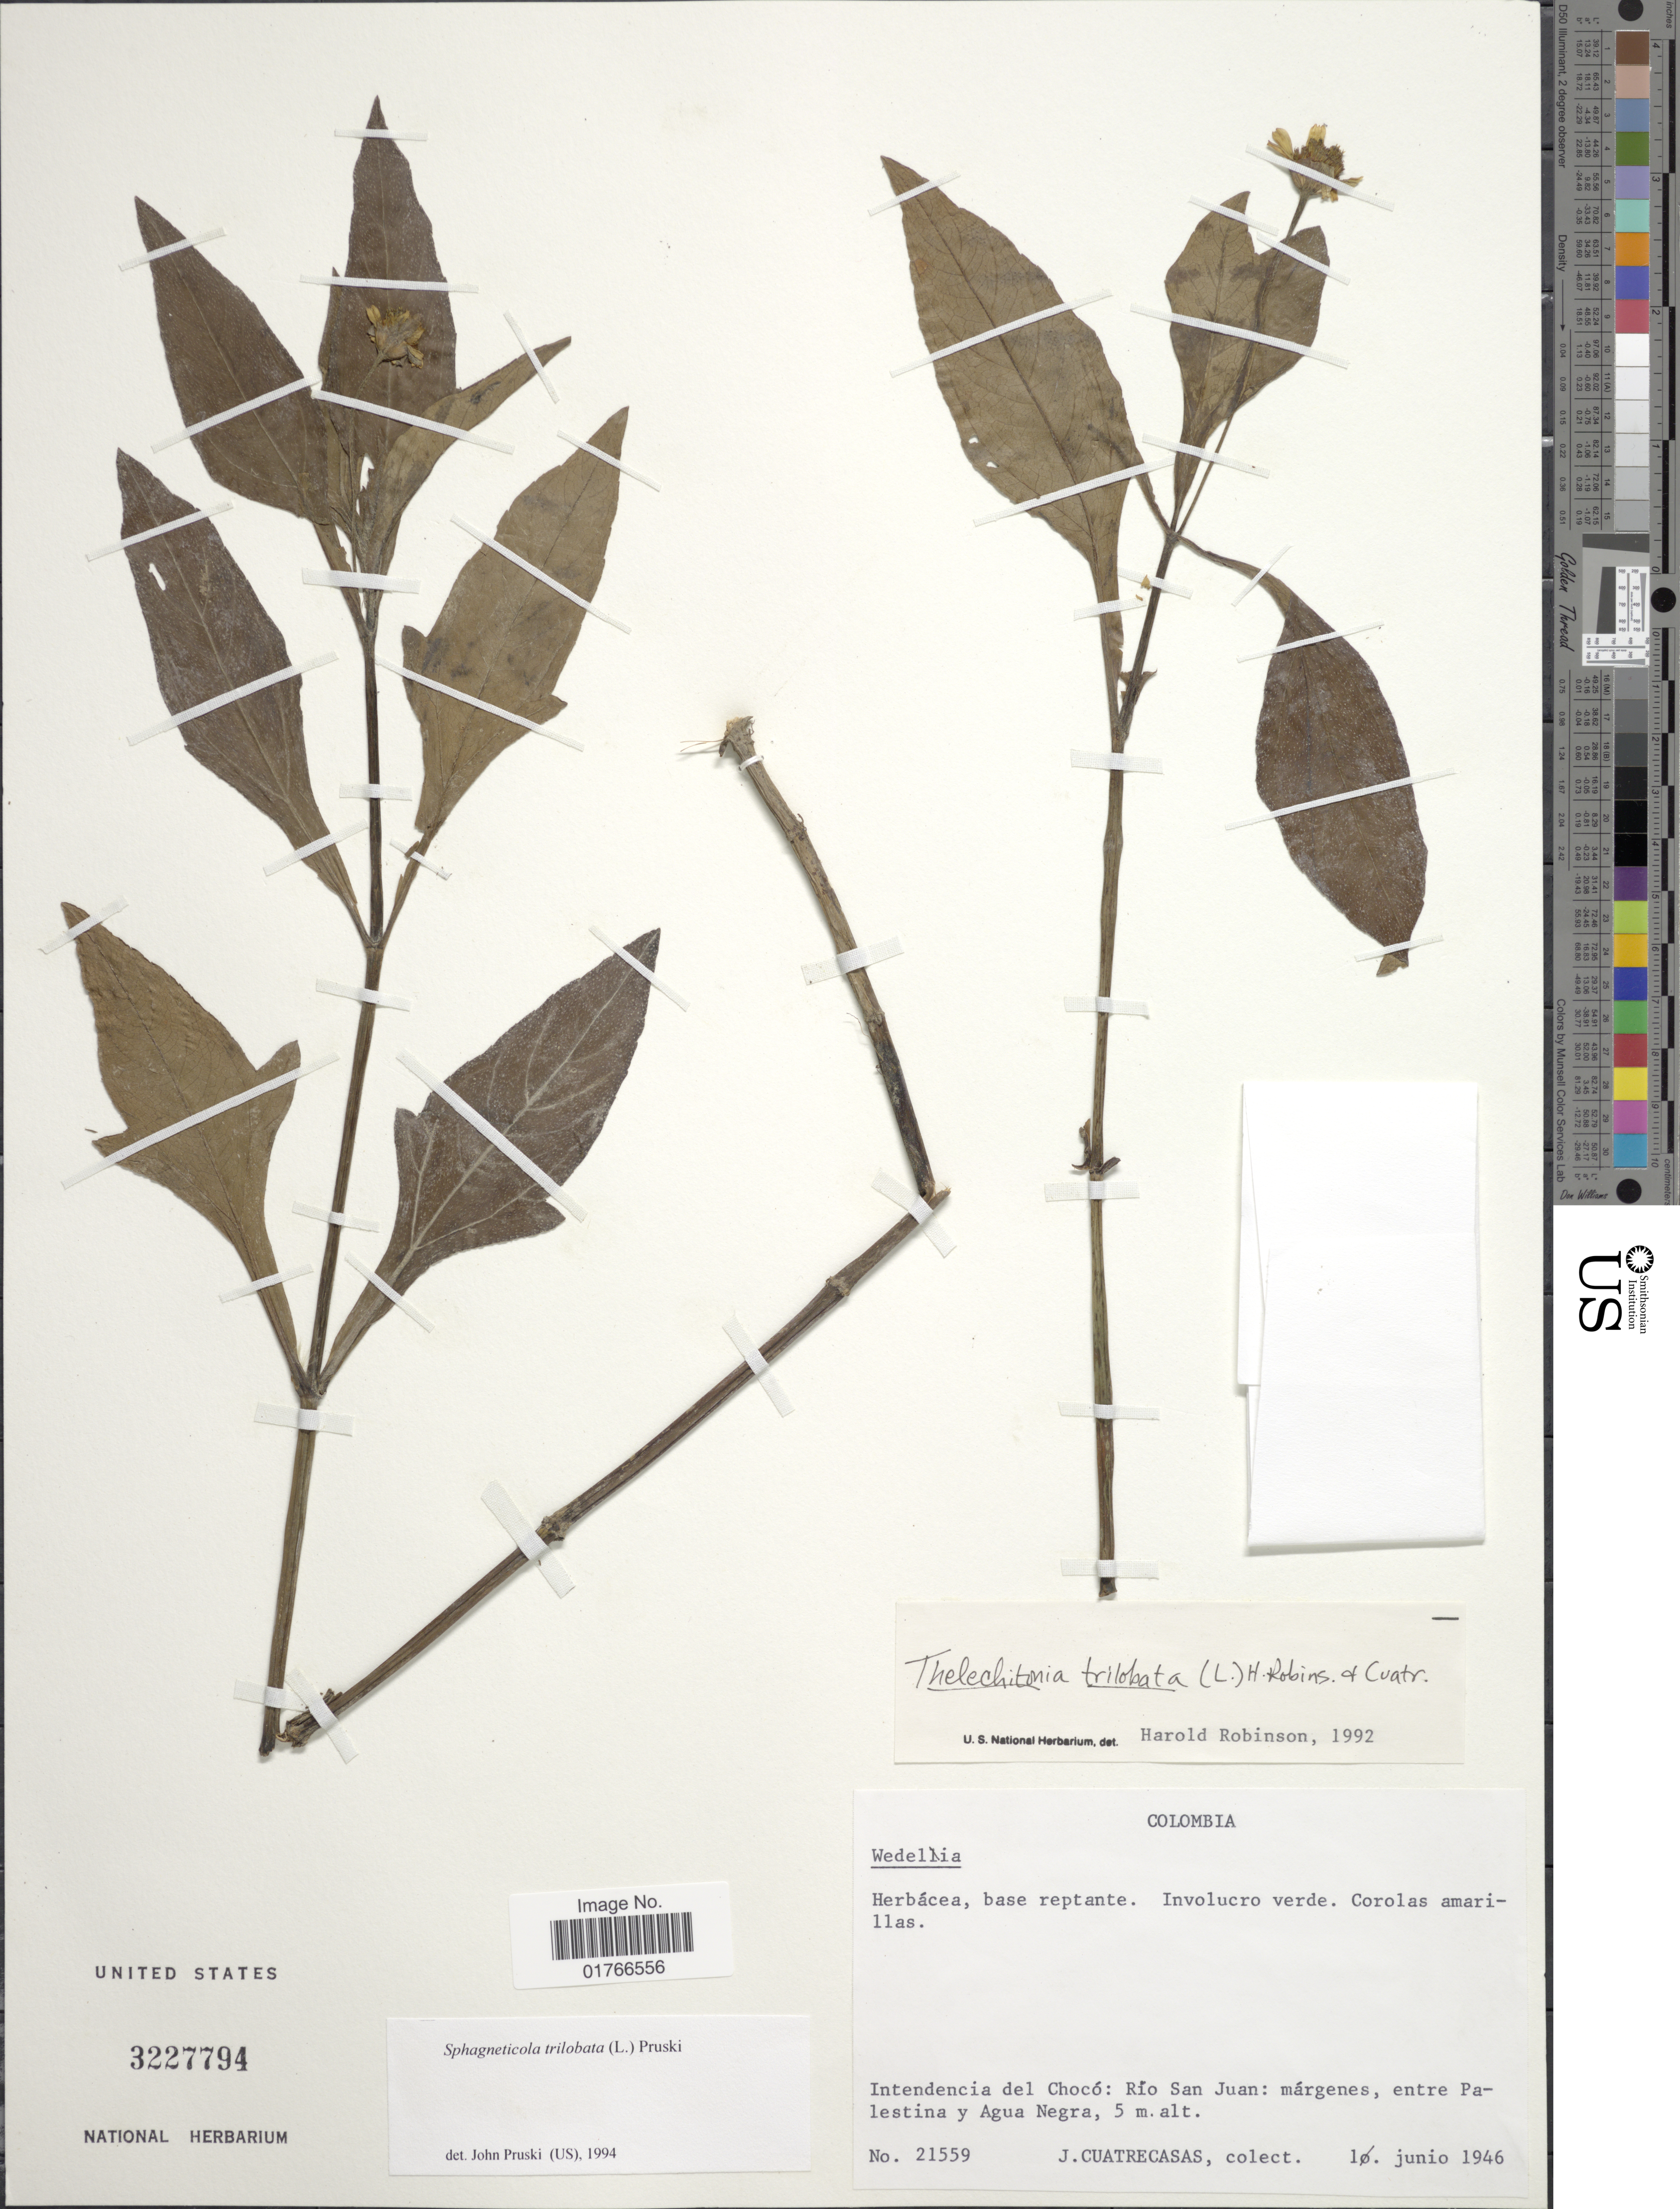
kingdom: Plantae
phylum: Tracheophyta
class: Magnoliopsida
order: Asterales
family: Asteraceae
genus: Sphagneticola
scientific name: Sphagneticola trilobata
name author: (L.) Pruski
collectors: J. Cuatrecasas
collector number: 21559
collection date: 1946-06-01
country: Colombia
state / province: Chocó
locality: Rio San Juan, entre Palestina y Agua Negra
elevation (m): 5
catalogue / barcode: US 3227794